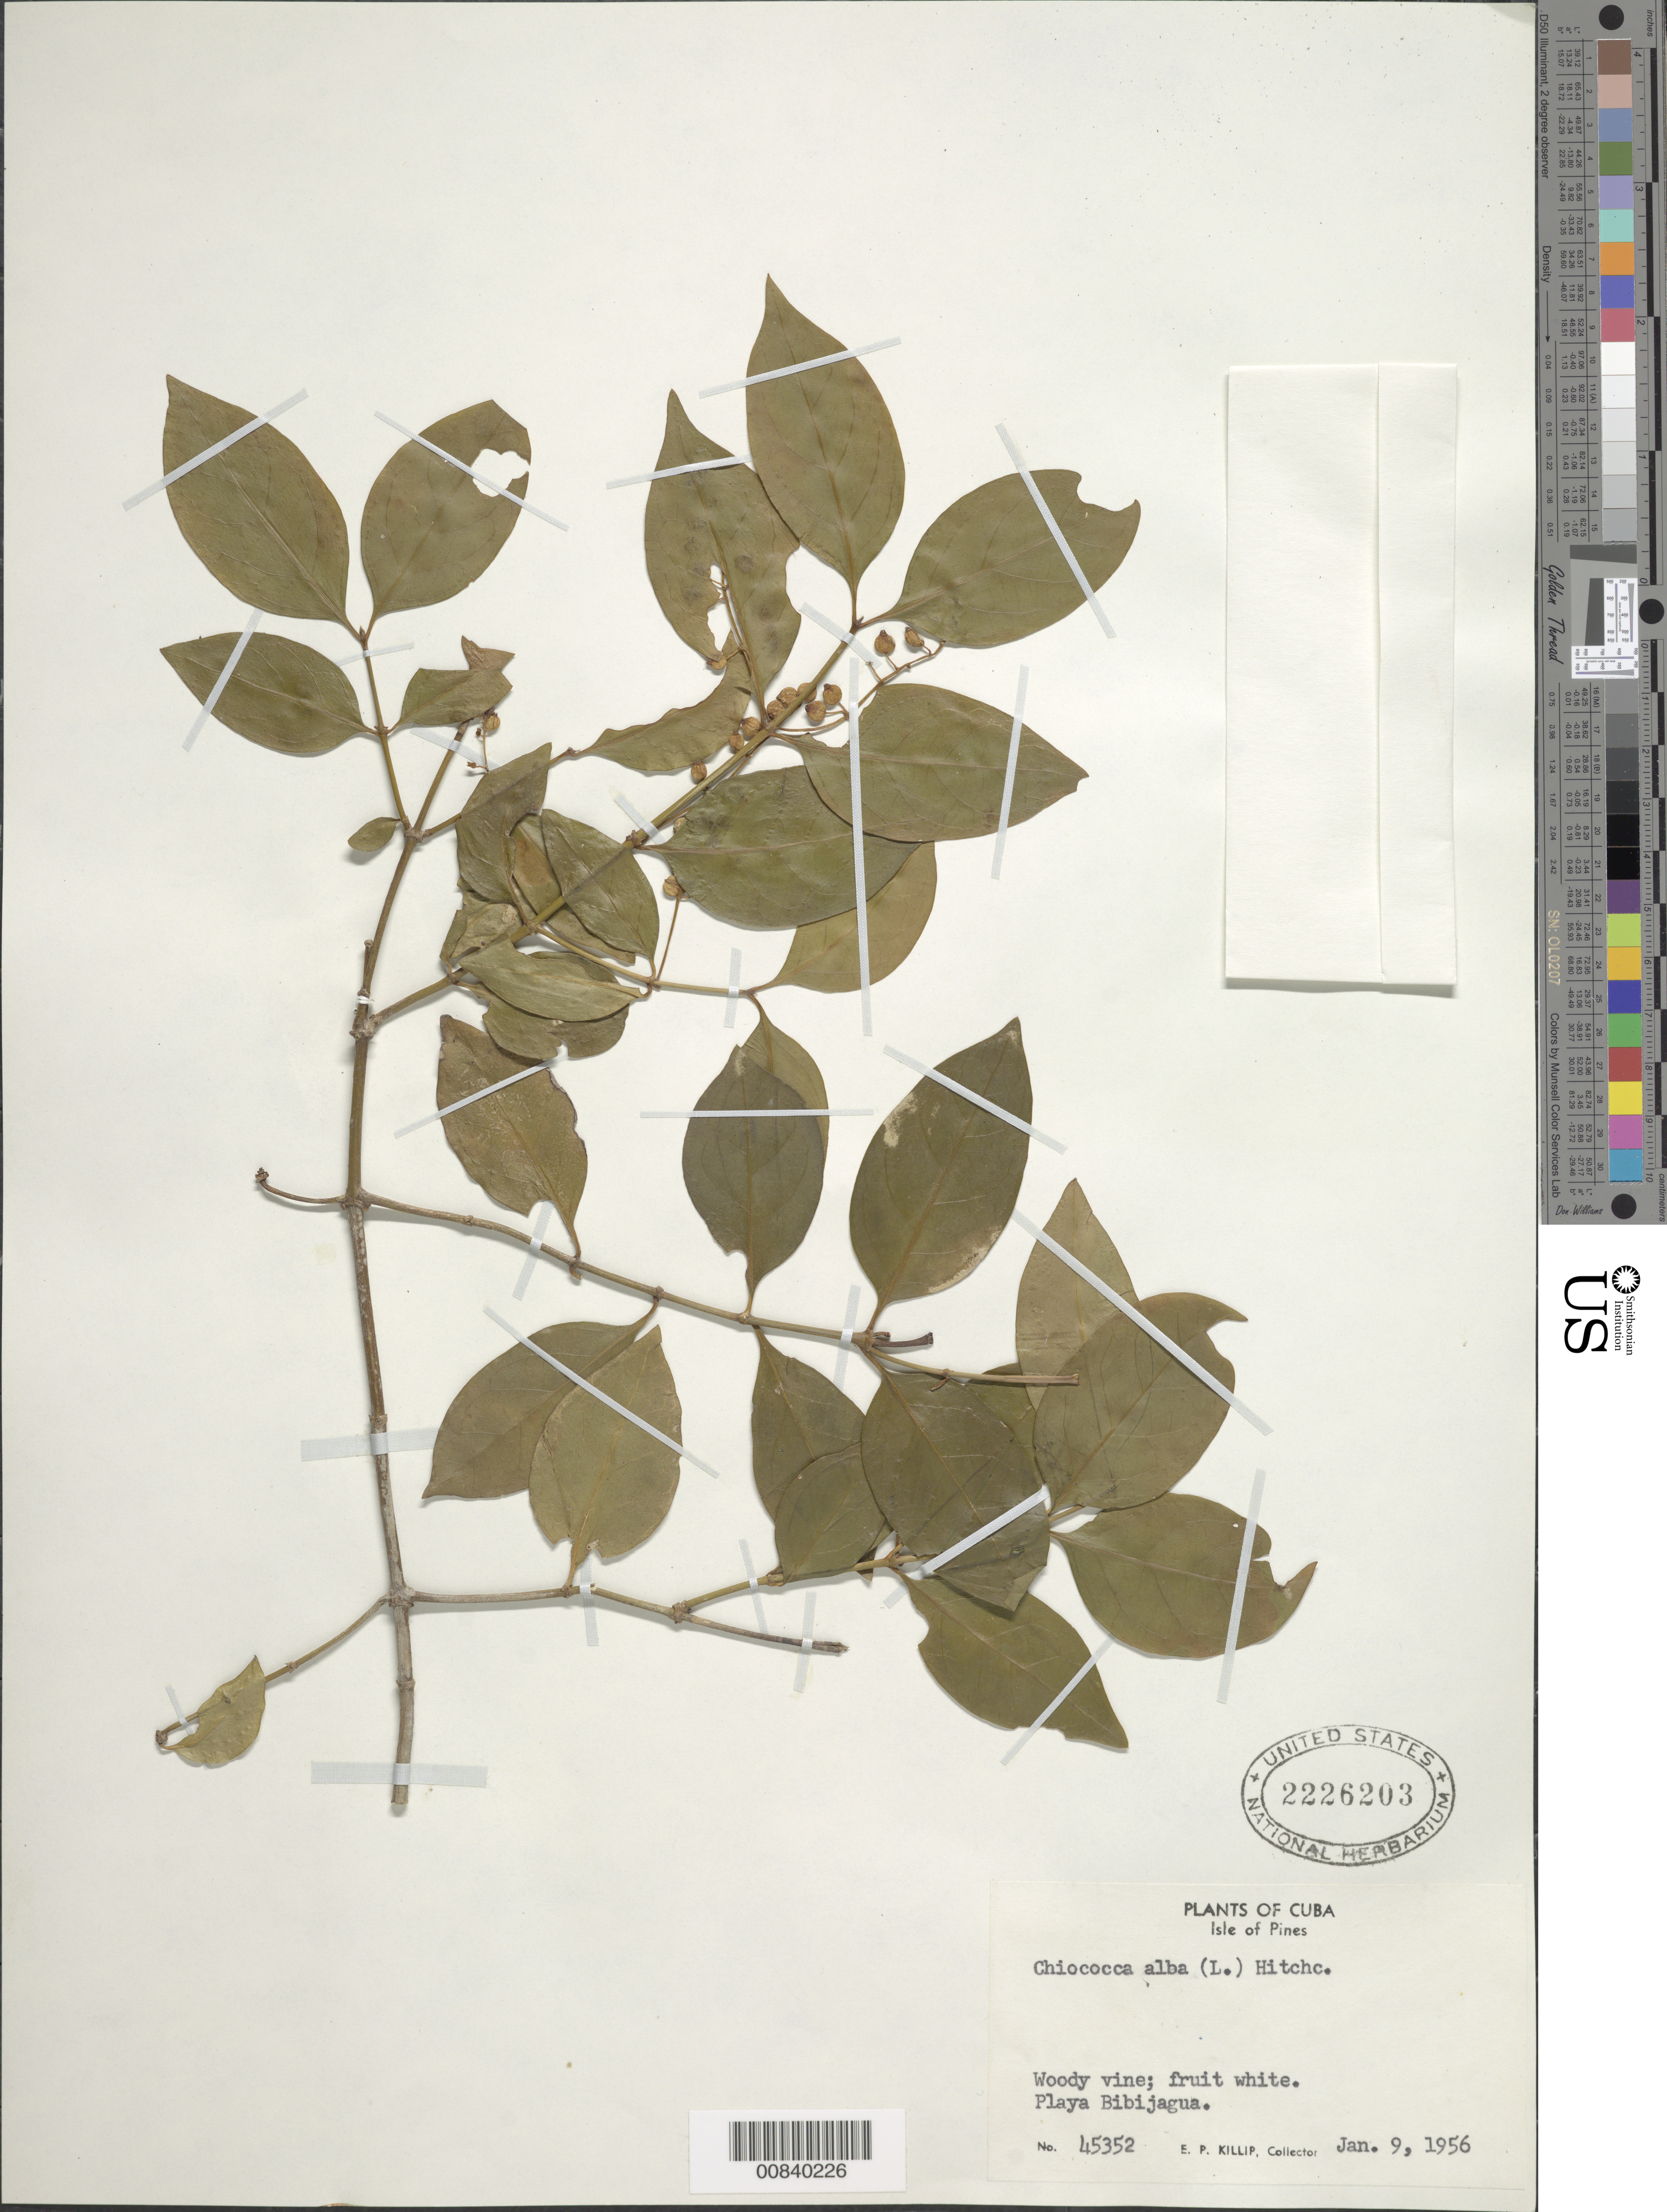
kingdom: Plantae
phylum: Tracheophyta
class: Magnoliopsida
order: Gentianales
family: Rubiaceae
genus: Chiococca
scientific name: Chiococca alba subsp. alba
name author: (L.) Hitchc.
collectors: E. P. Killip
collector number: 45352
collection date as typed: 09 Jan 1956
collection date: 1956-01-09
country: Cuba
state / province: Isla de La Juventud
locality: Playa Bibijagua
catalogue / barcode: US 2226203